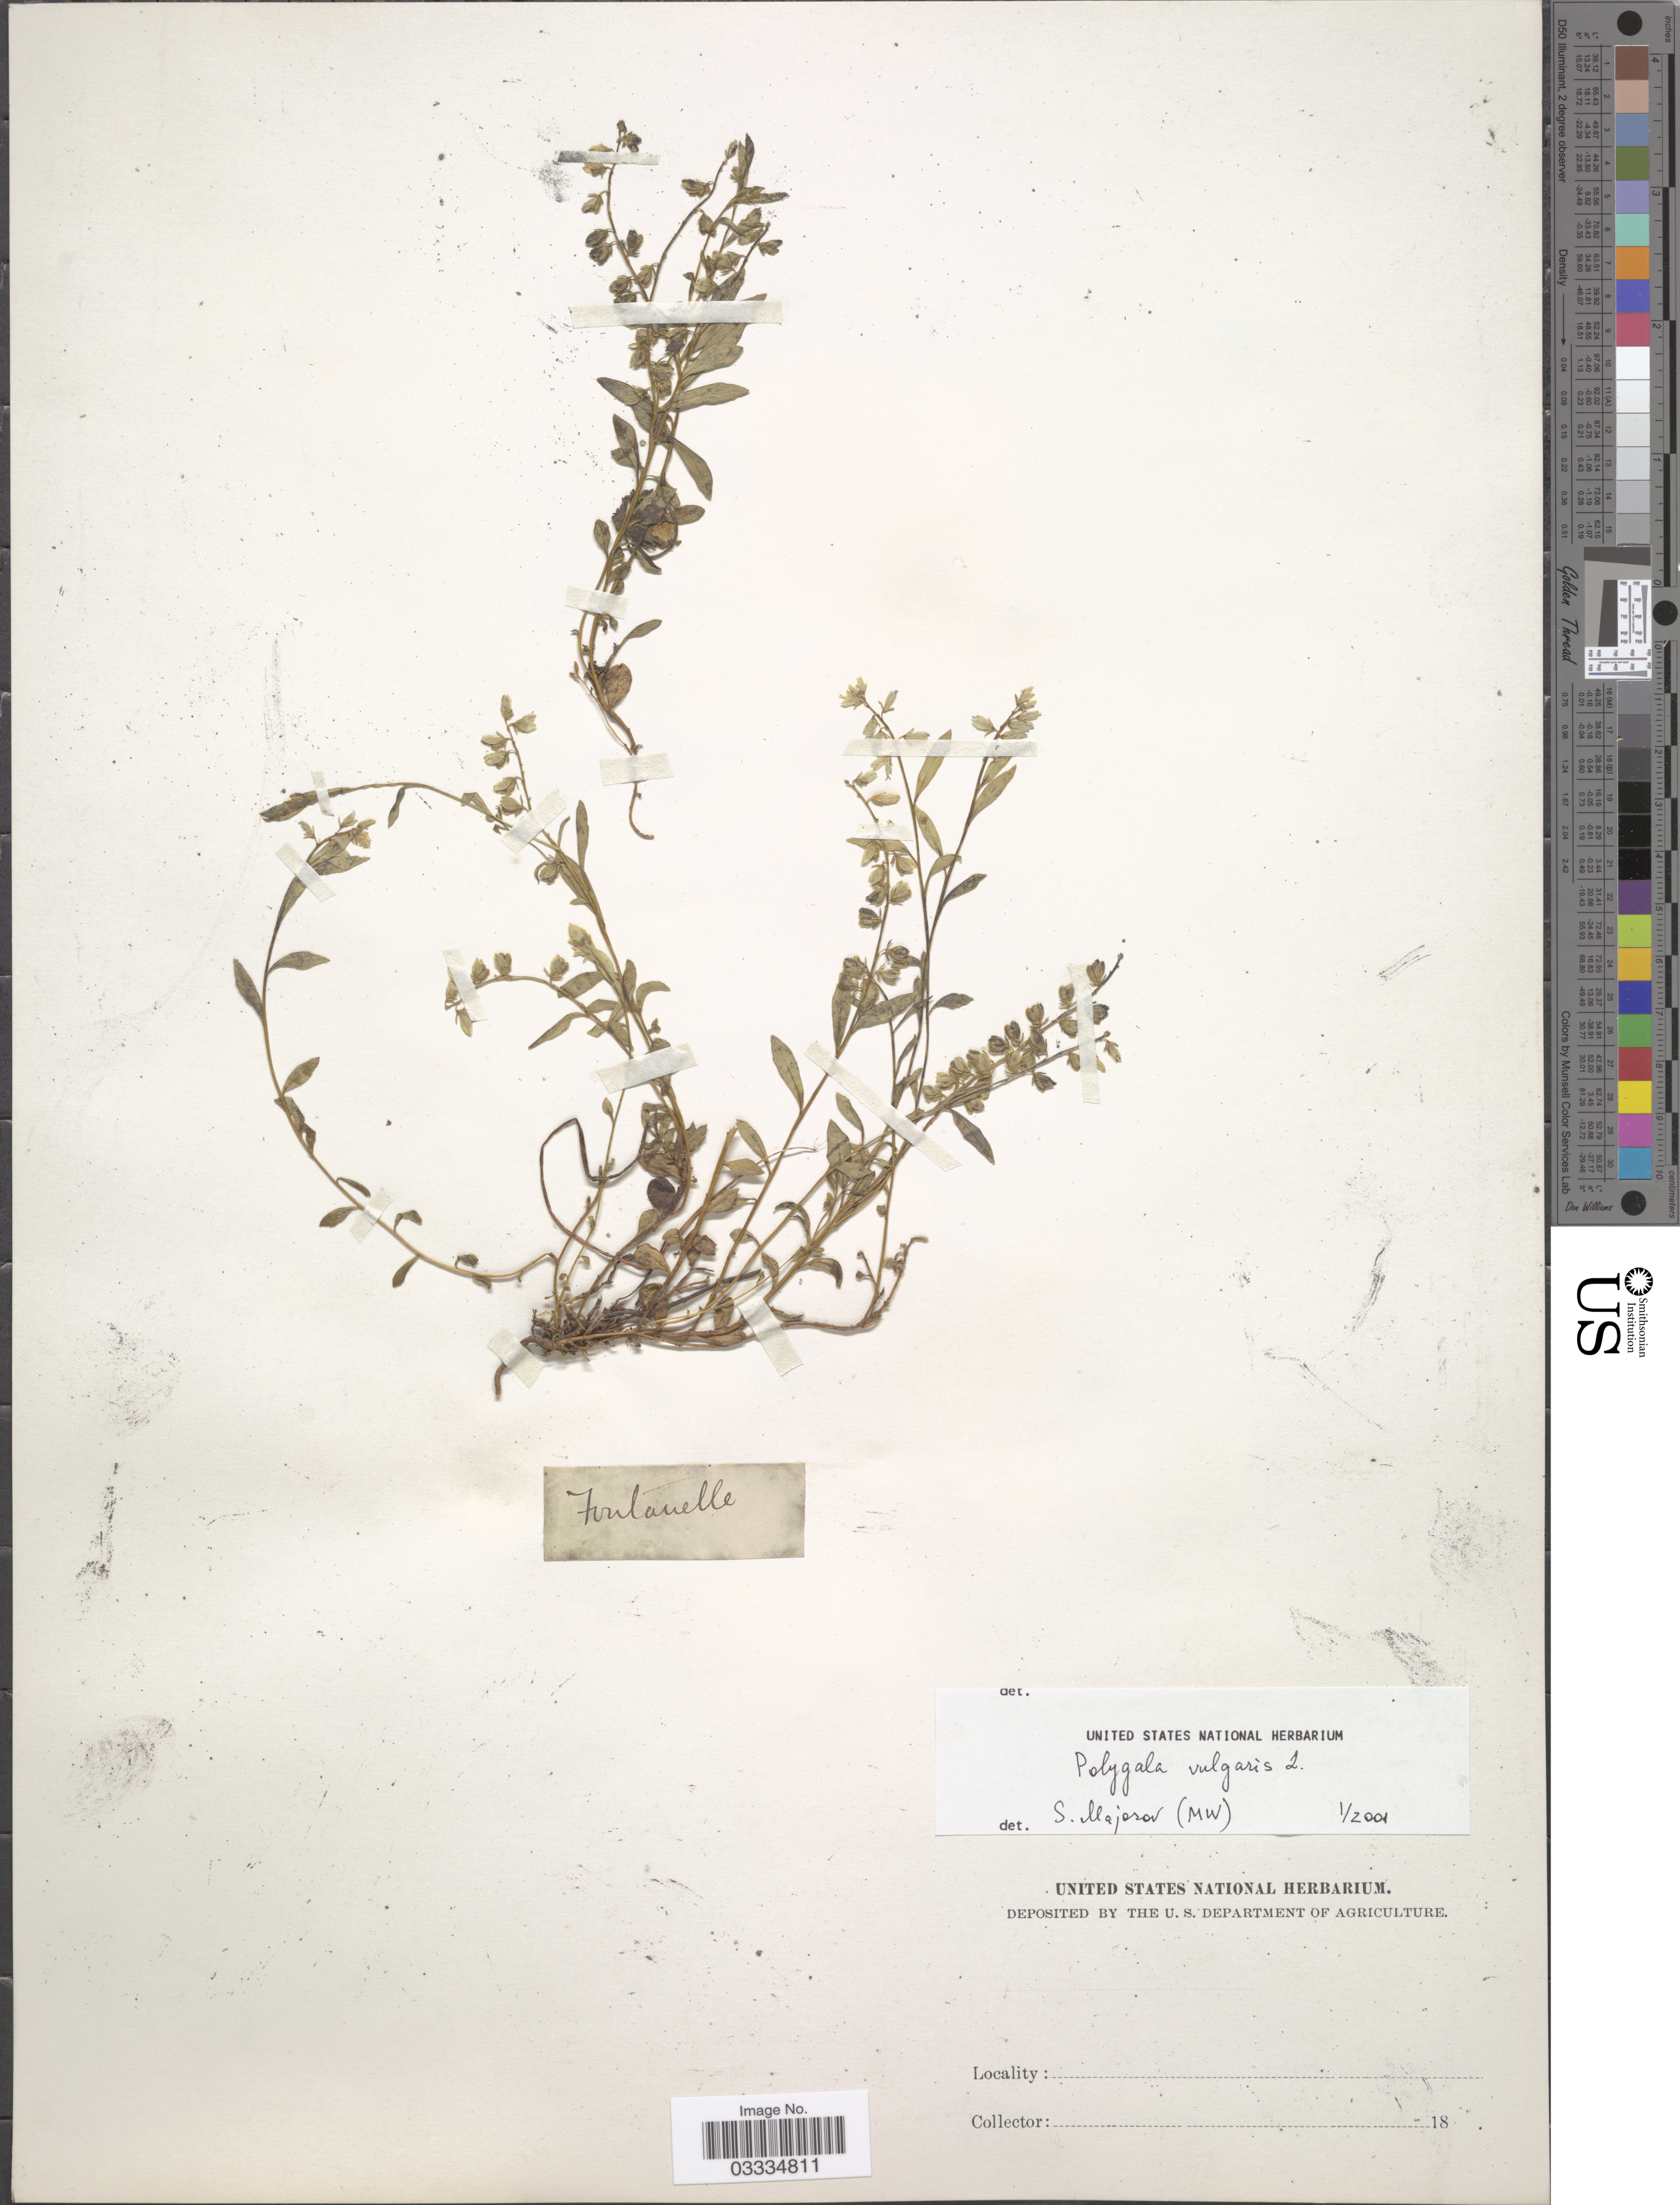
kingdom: Plantae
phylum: Tracheophyta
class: Magnoliopsida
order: Fabales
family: Polygalaceae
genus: Polygala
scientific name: Polygala vulgaris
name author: L.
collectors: ex herb. United States National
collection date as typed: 18